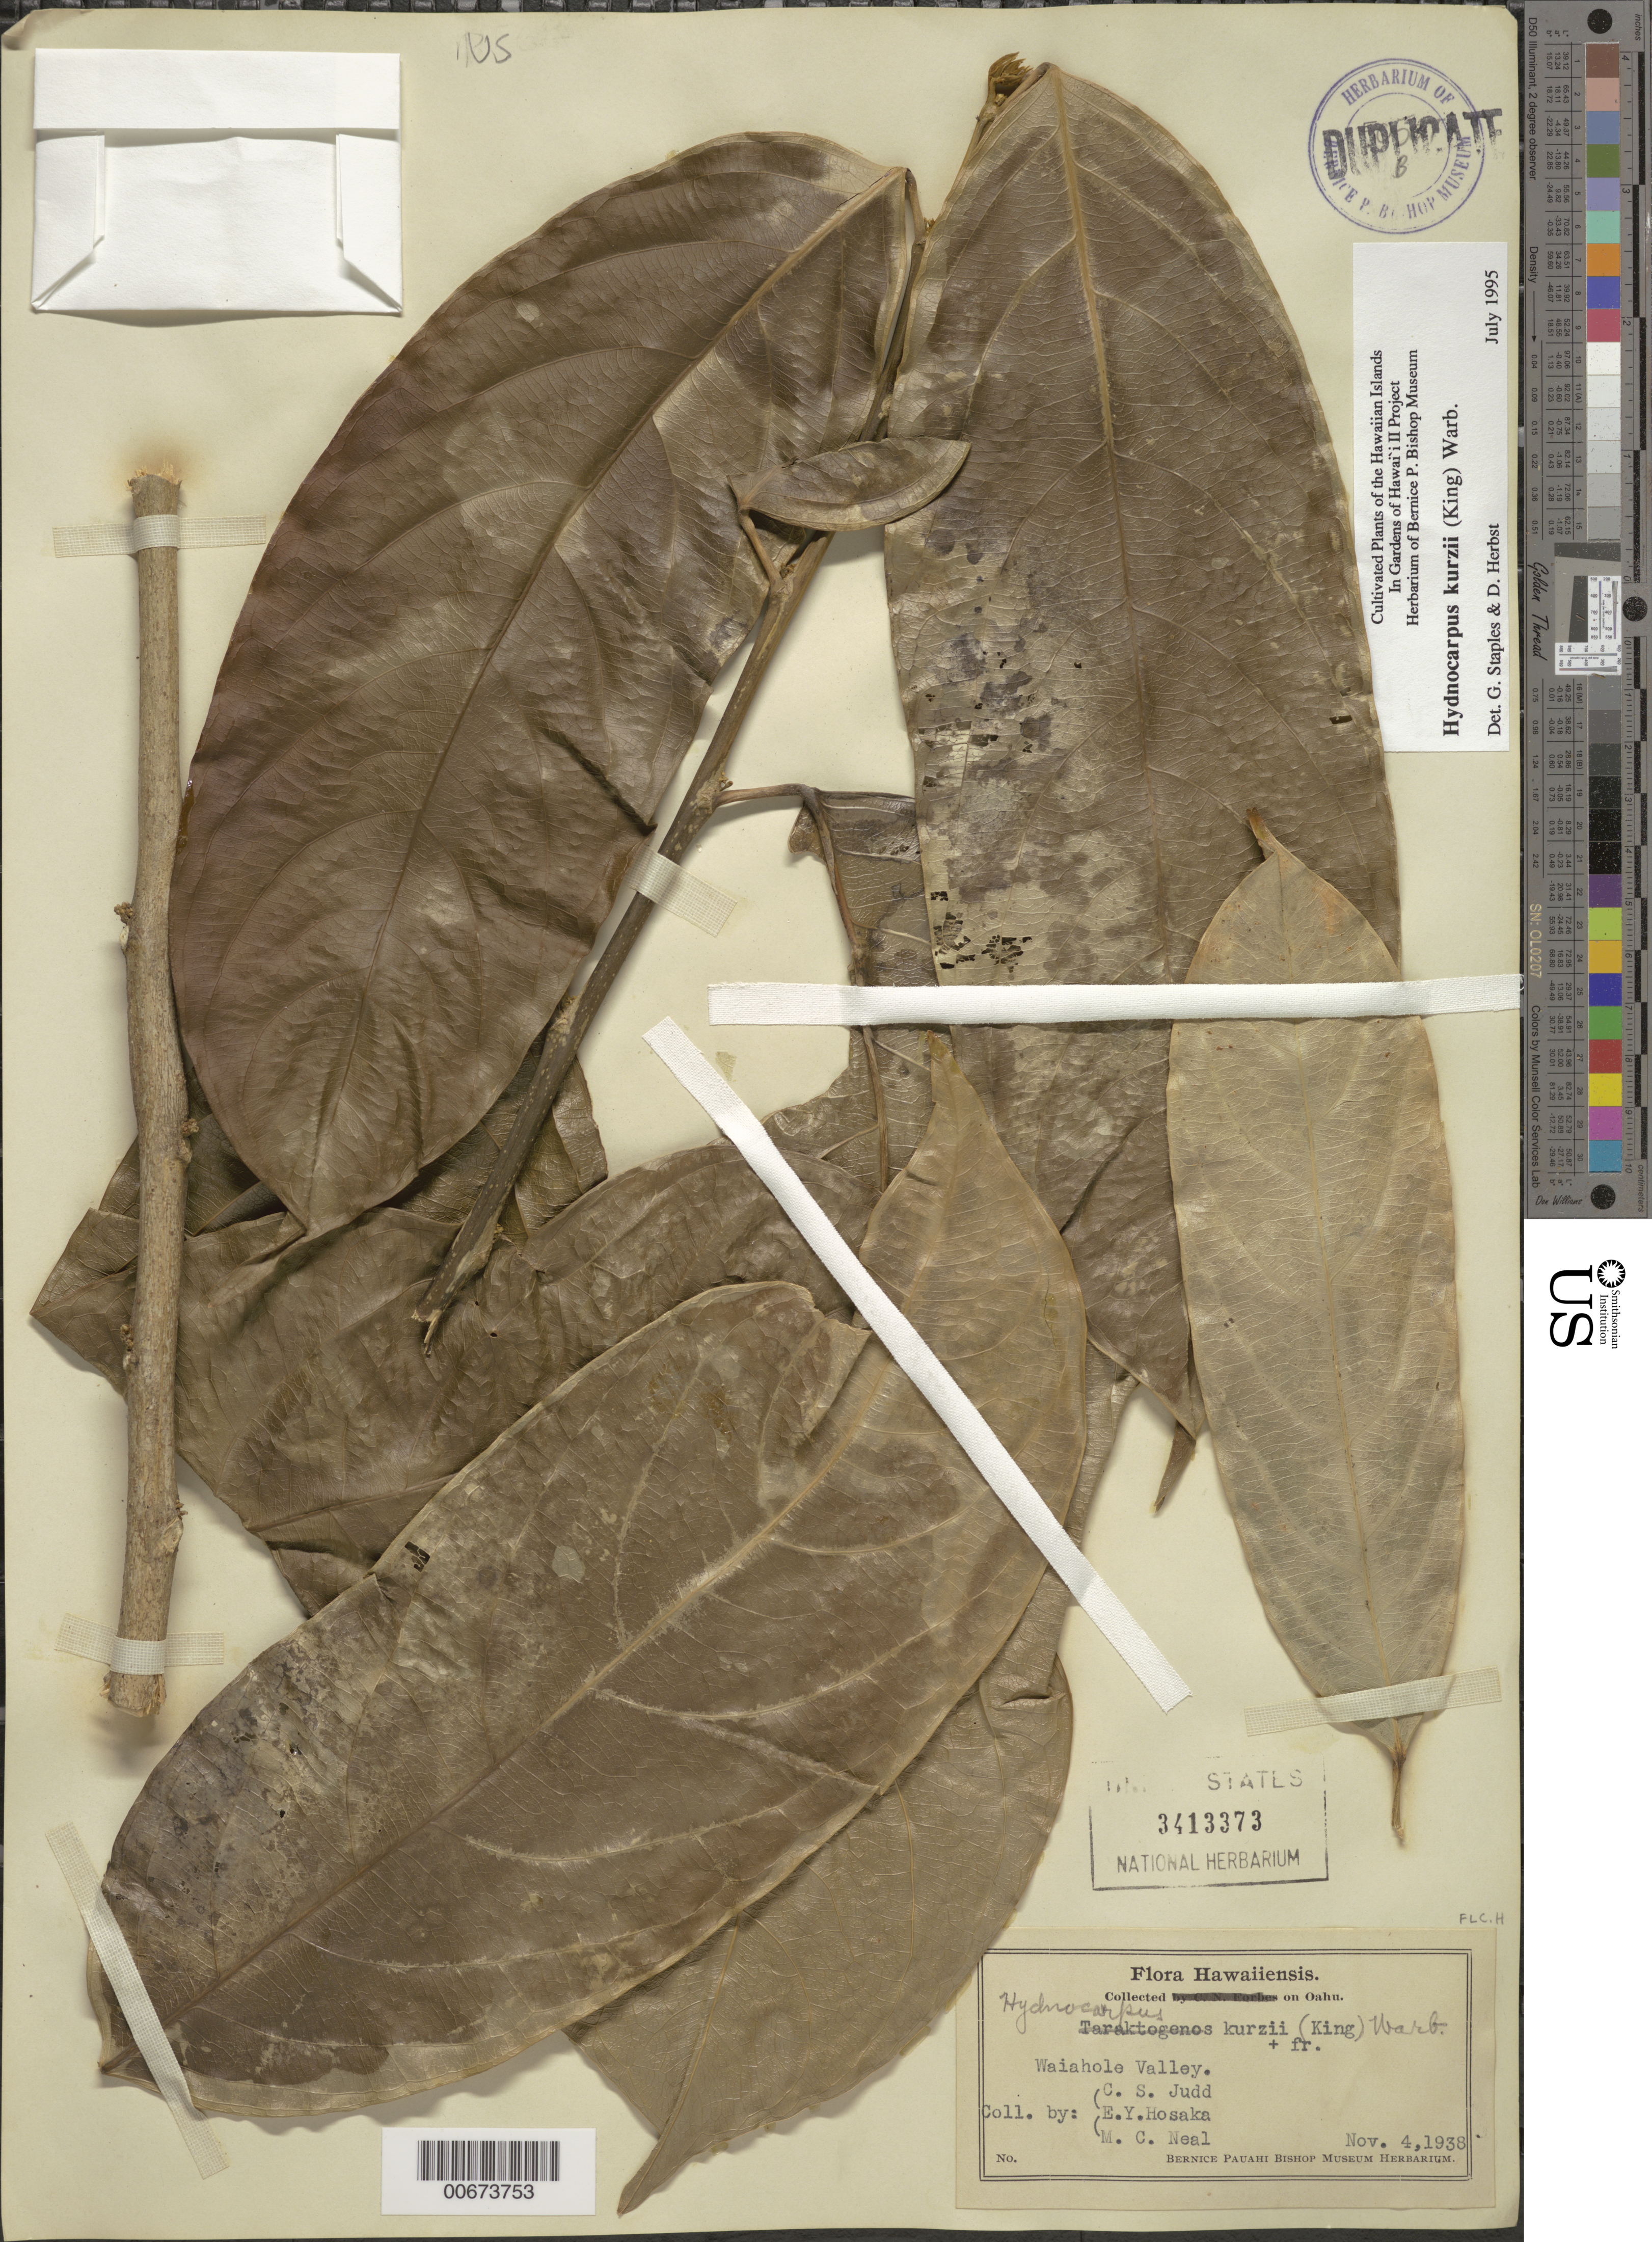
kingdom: Plantae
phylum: Tracheophyta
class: Magnoliopsida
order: Malpighiales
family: Achariaceae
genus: Hydnocarpus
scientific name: Hydnocarpus kurzii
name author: (King) Warb.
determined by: Staples, G. W.; Herbst, D. R.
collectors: C. Judd, E. Y. Hosaka & W. Ning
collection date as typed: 4 Nov 1938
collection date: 1938-11-04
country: United States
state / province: Hawaii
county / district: Honolulu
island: Oahu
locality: Waiahole Valley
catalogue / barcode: US 3413373